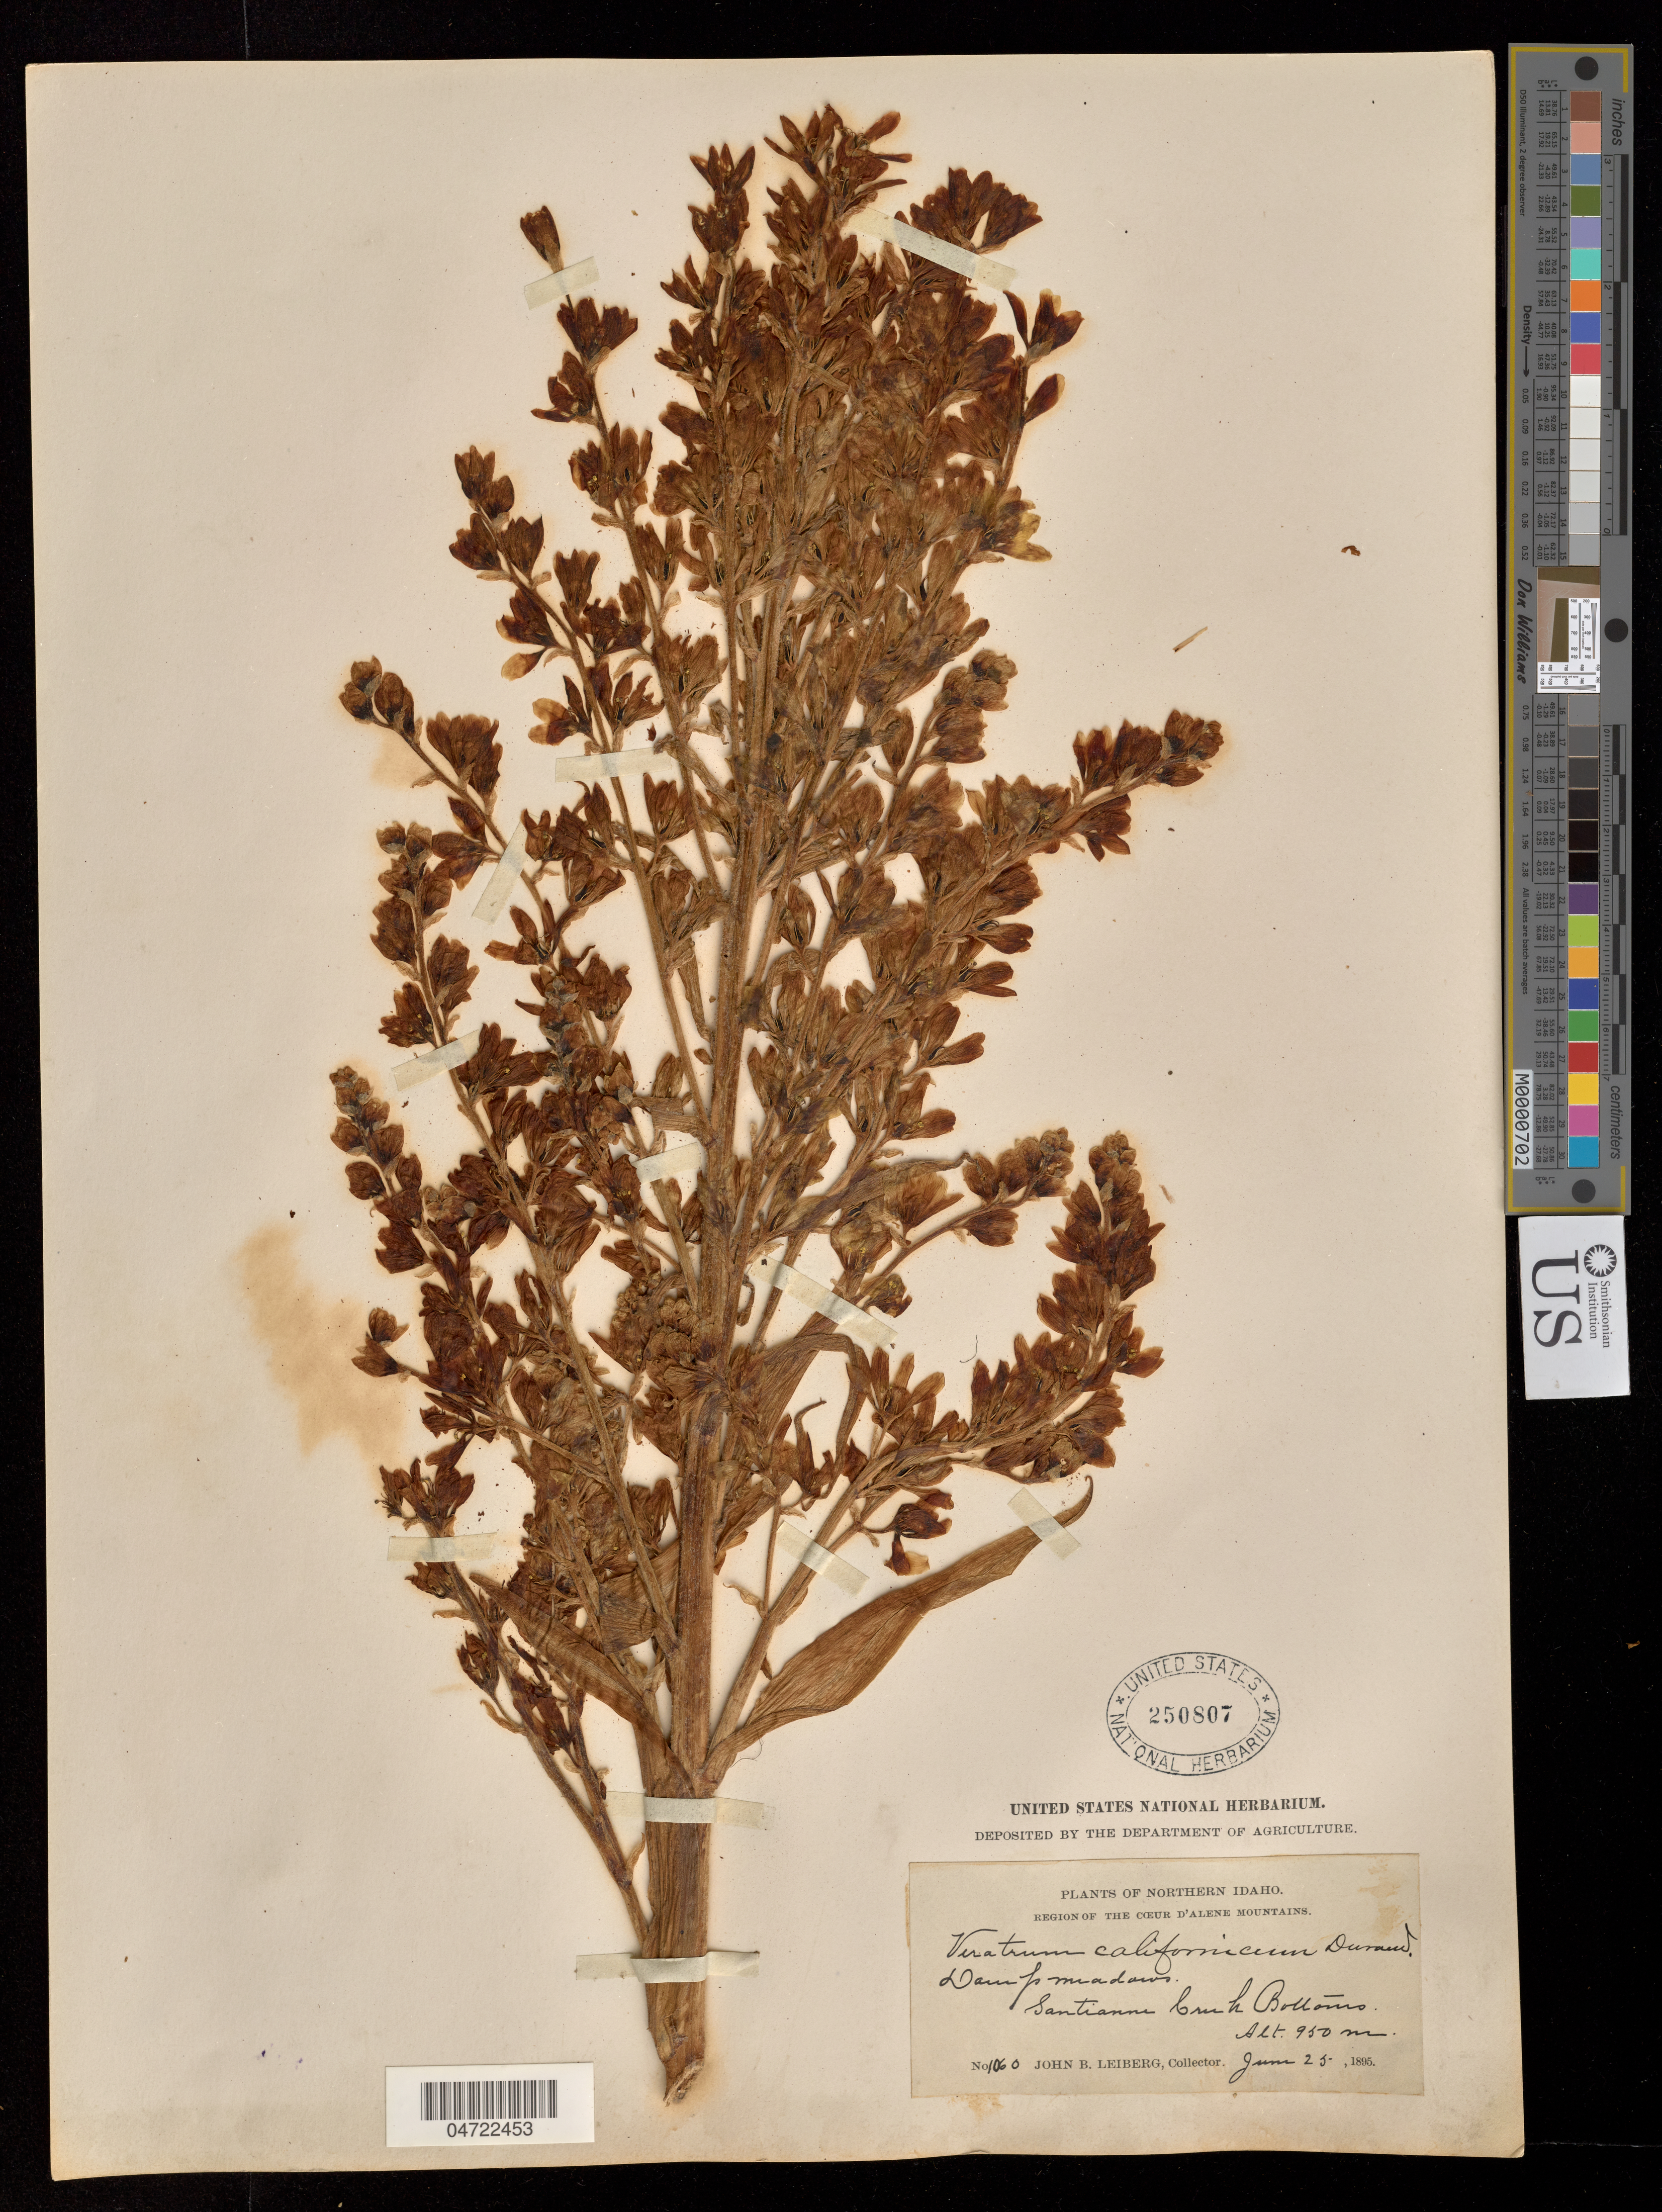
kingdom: Plantae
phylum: Tracheophyta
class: Liliopsida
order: Liliales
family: Melanthiaceae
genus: Veratrum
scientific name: Veratrum californicum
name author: Durand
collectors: J. B. Leiberg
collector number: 1060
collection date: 1895-06-25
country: United States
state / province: Idaho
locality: Region of The Coeur D'Alene Mountains, Santiarne Creek Bottoms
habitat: Damp meadows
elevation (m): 950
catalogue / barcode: US 250807